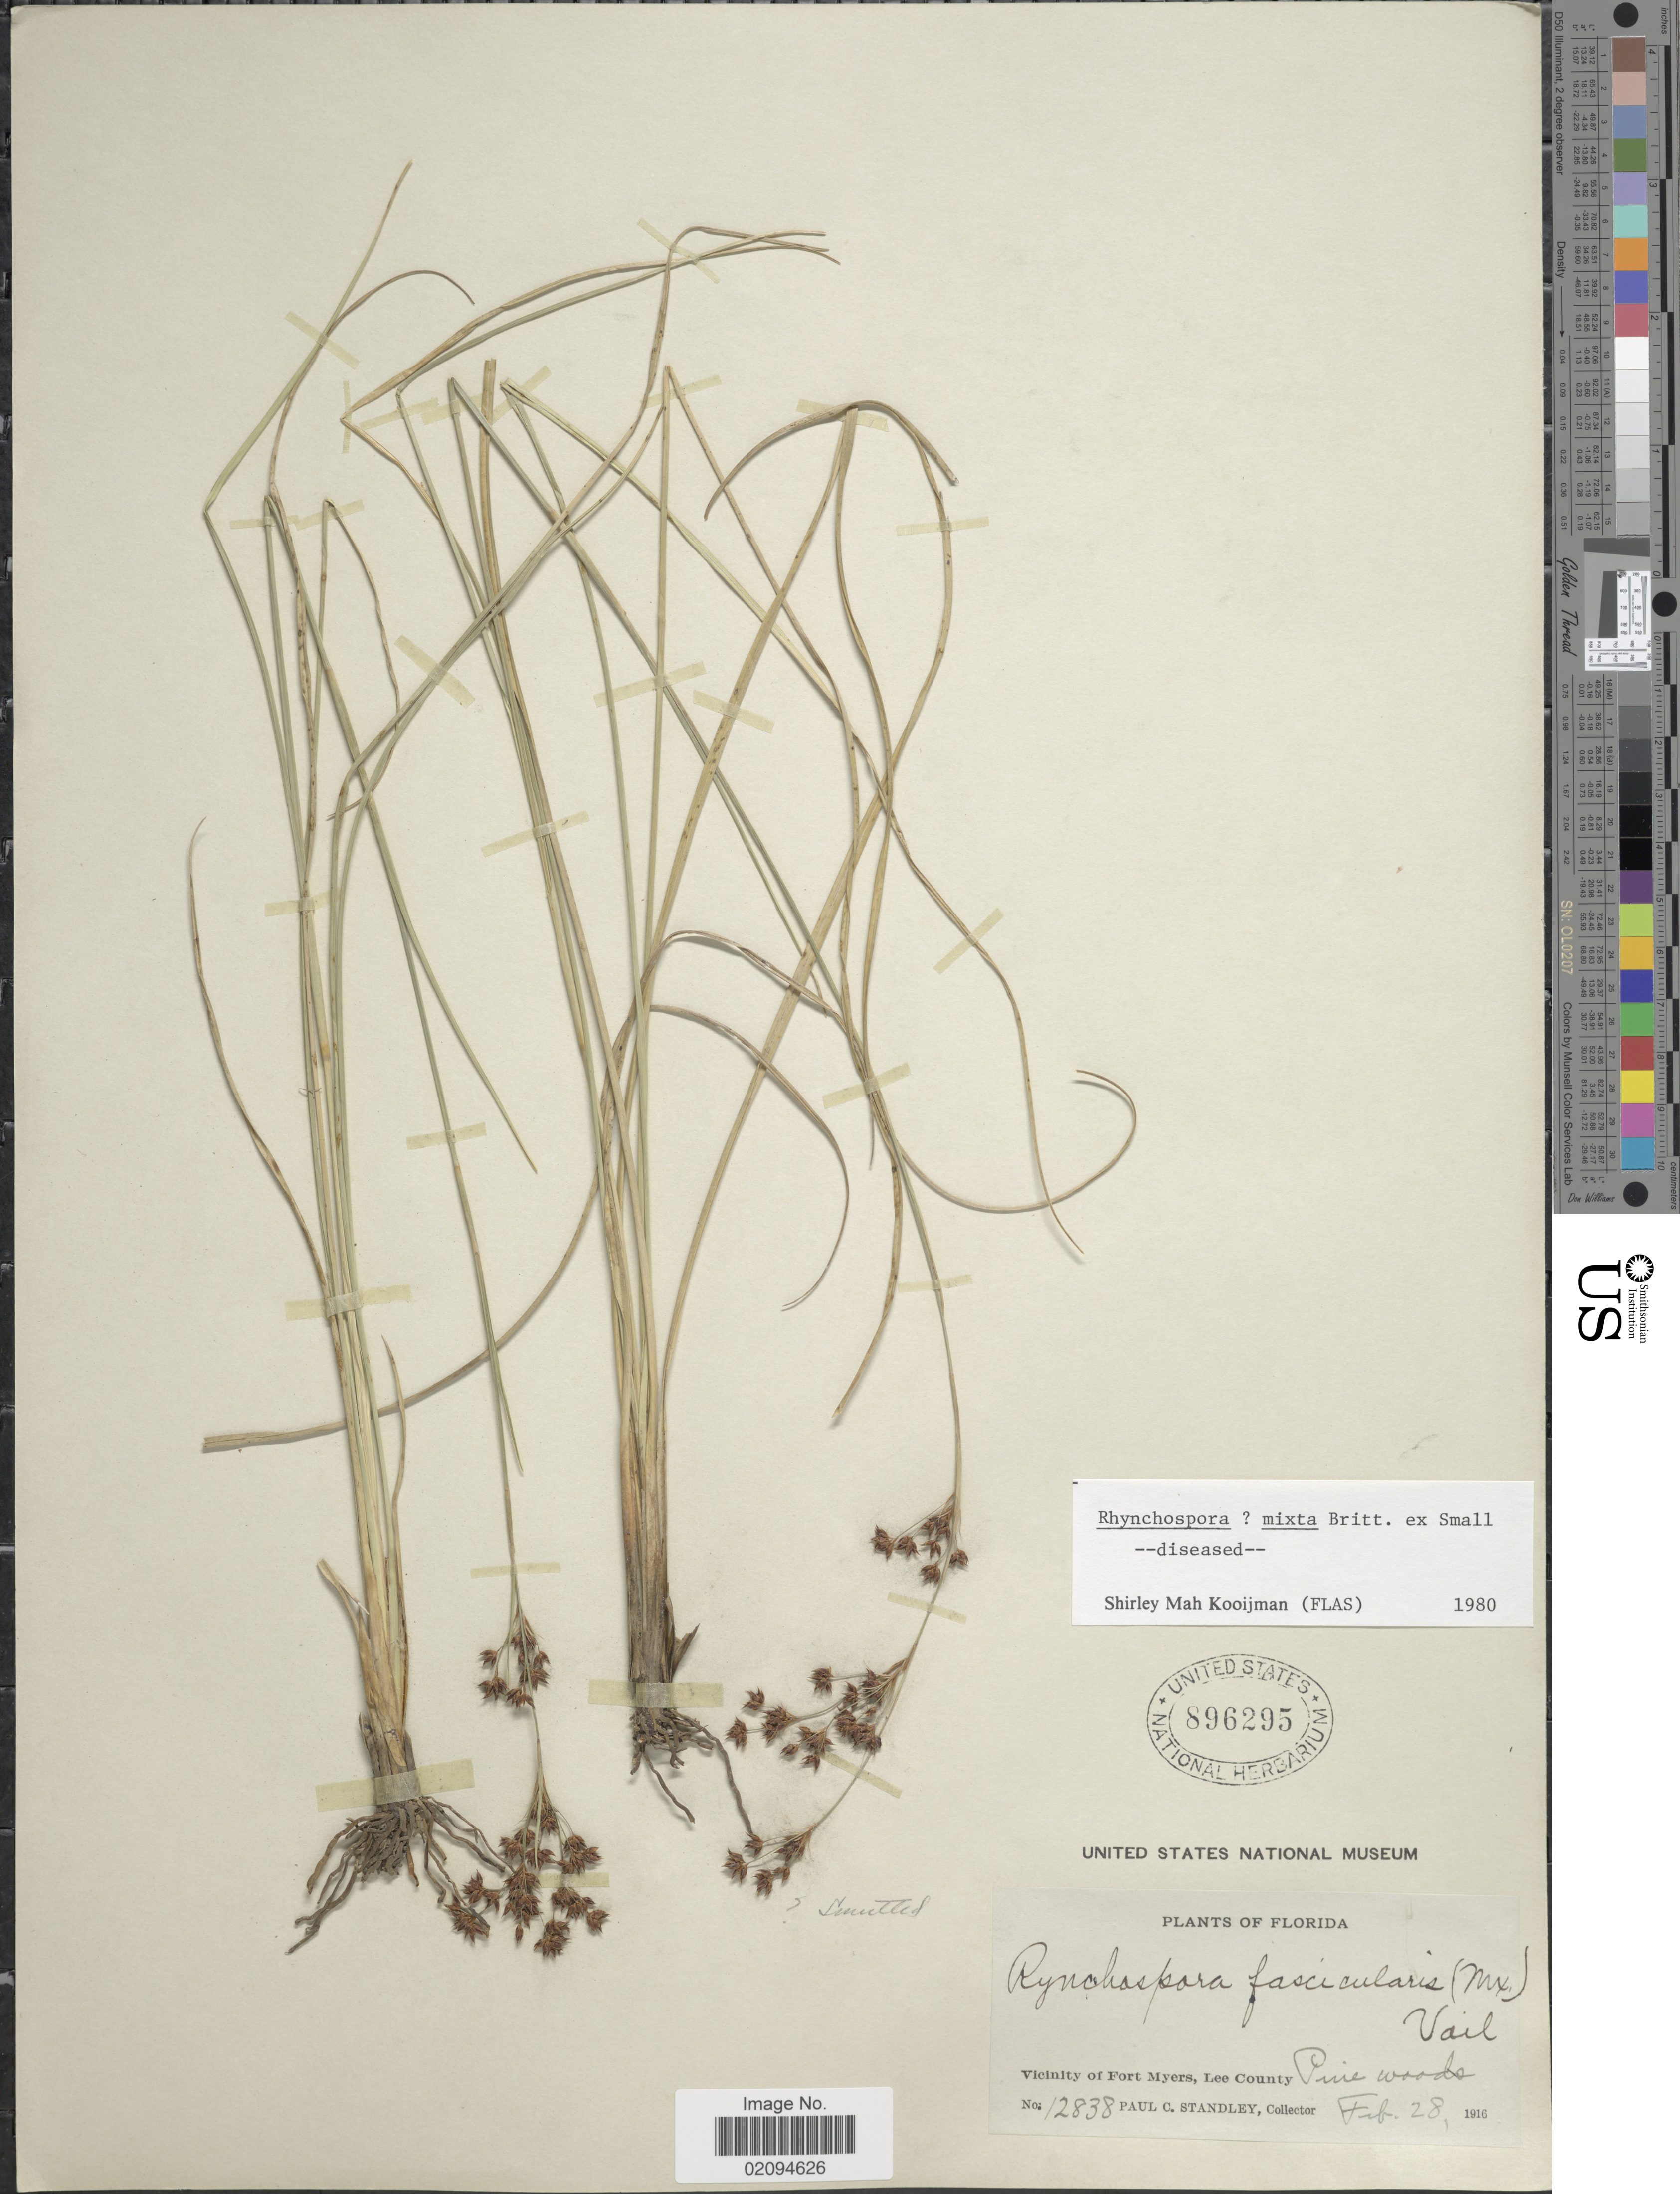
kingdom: Plantae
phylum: Tracheophyta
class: Liliopsida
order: Poales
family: Cyperaceae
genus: Rhynchospora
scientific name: Rhynchospora mixta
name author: Britton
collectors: P. C. Standley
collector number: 12838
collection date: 1916-02-28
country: United States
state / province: Florida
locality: Vicinity of Fort Myers, Lee County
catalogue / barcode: US 896295